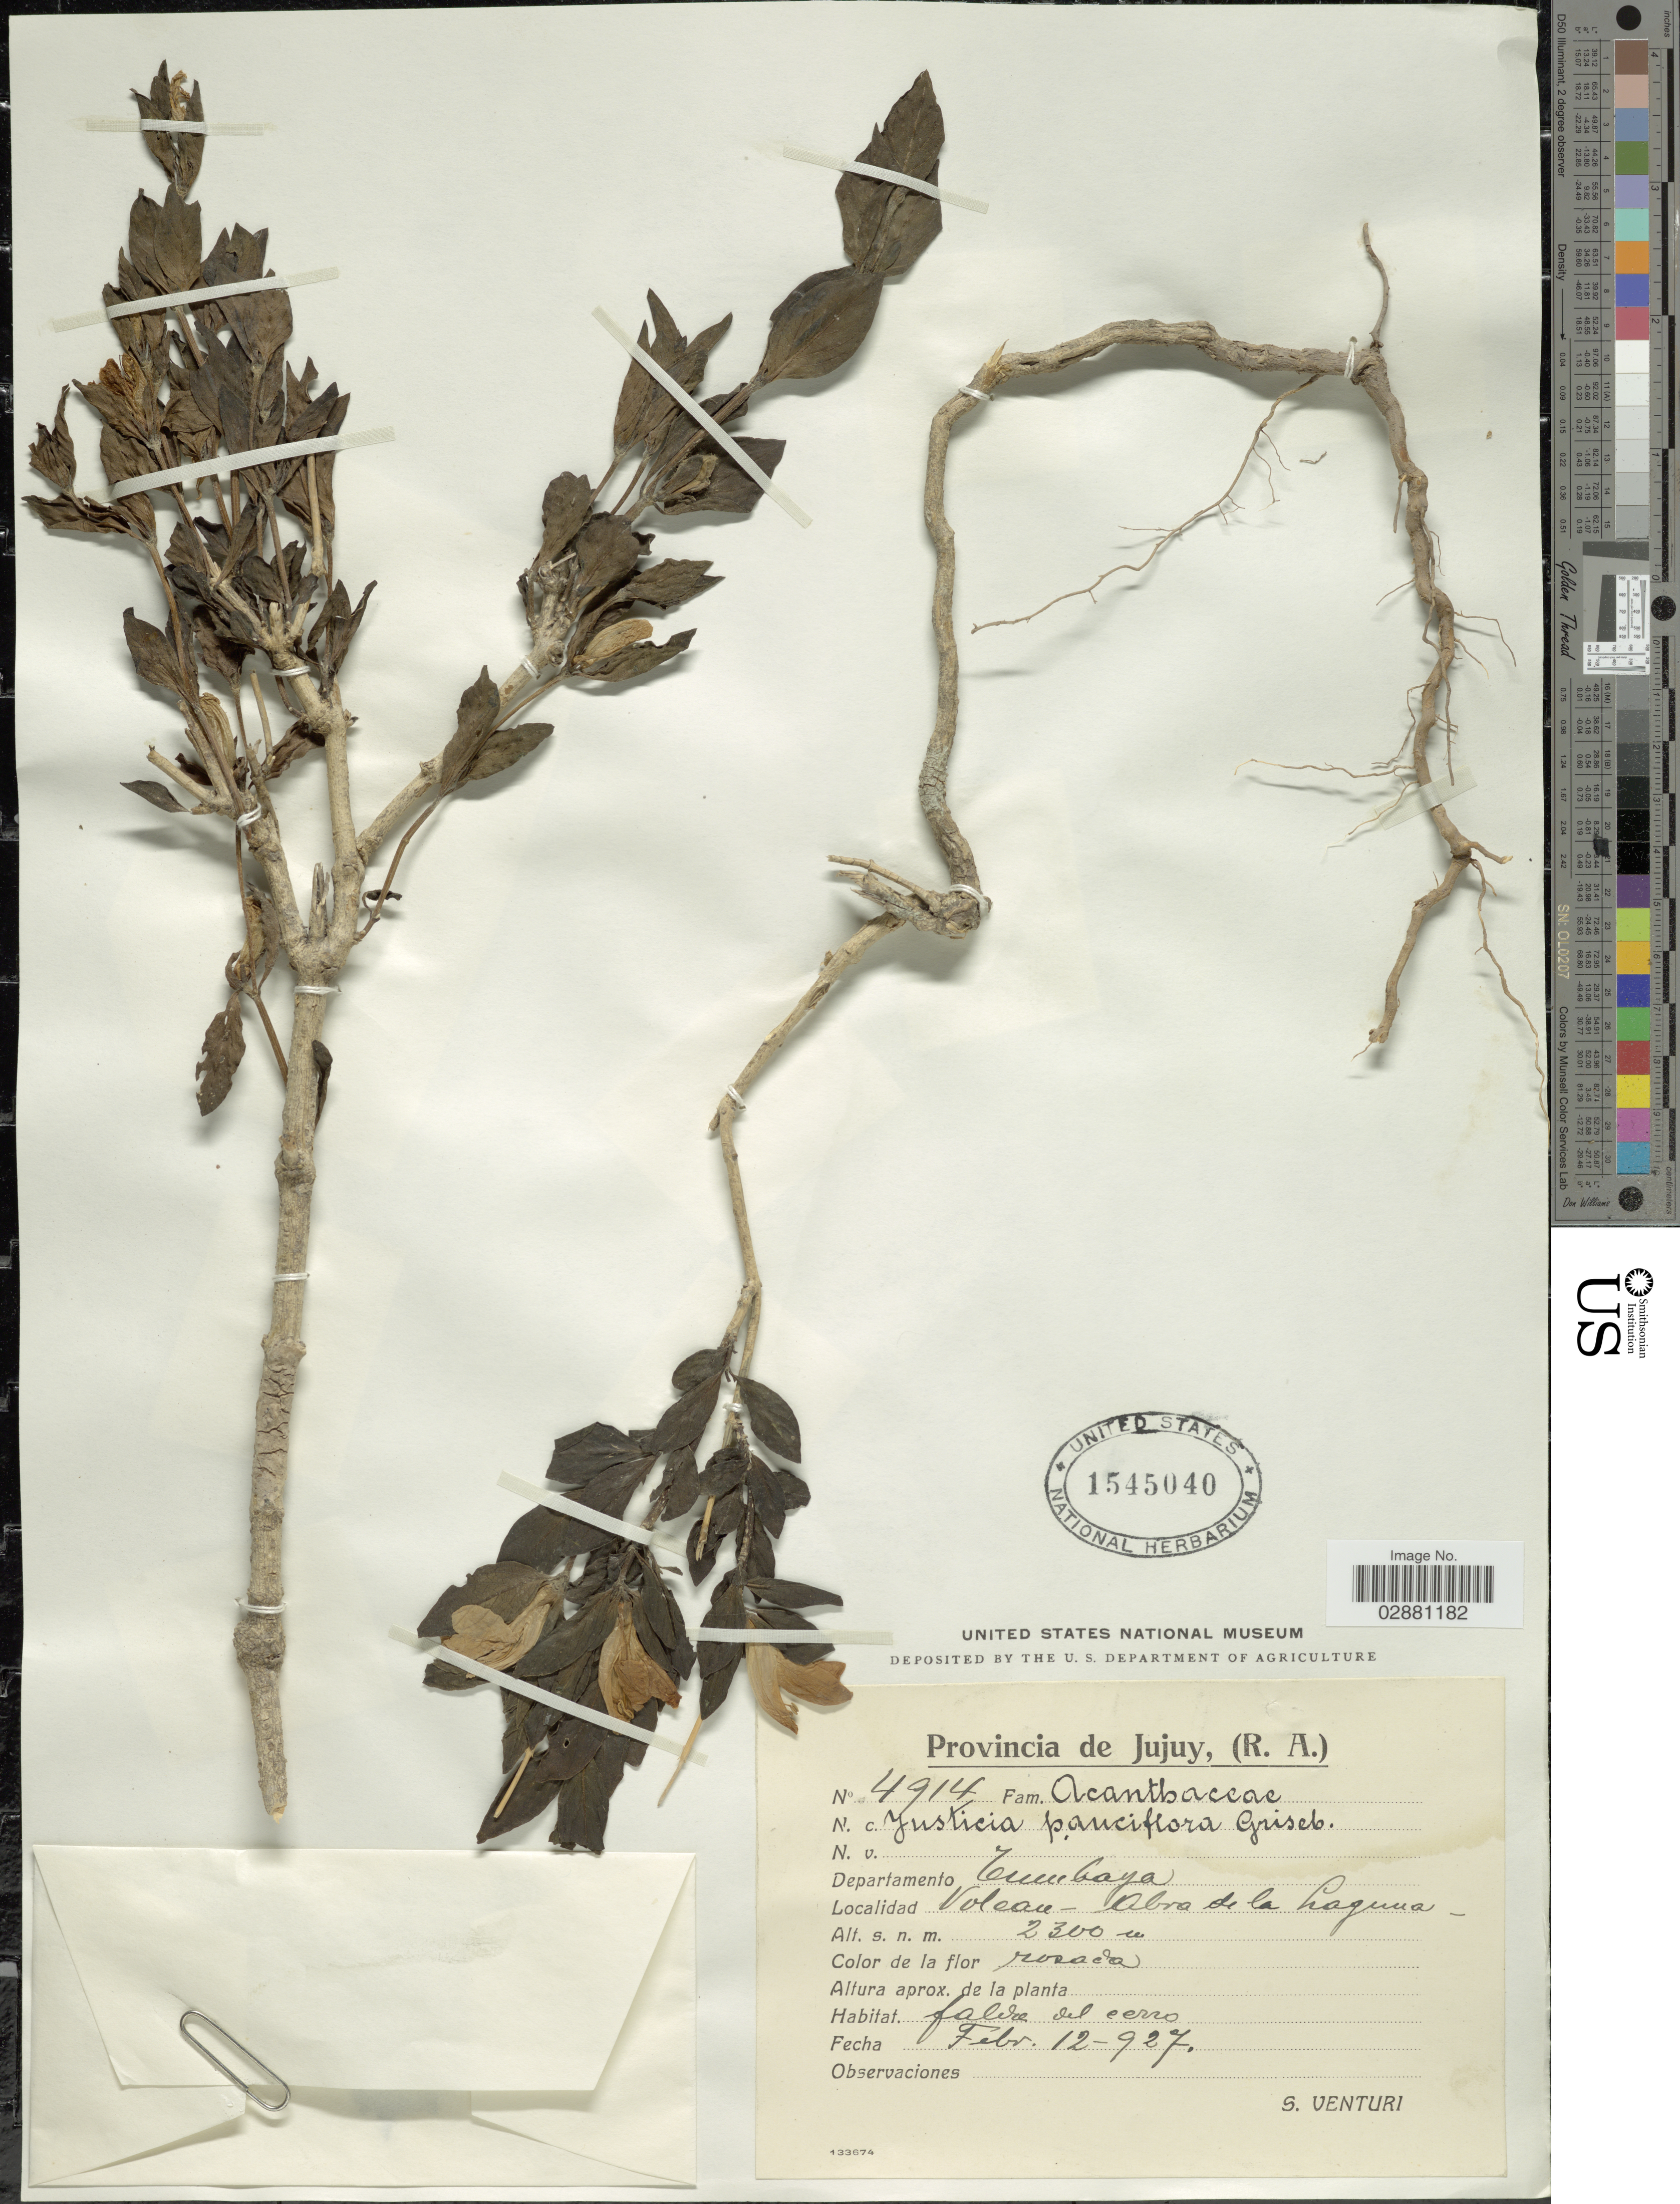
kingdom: Plantae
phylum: Tracheophyta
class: Magnoliopsida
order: Lamiales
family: Acanthaceae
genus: Justicia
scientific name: Justicia tweediana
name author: (Nees) Griseb.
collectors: S. Venturi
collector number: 4914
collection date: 1927-02-12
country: Argentina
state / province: Jujuy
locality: Provincia de Jujuy, (R. A.), Departamento Tumbaya, Volcan - Abra de la Laguna.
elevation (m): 2300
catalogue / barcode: US 1545040